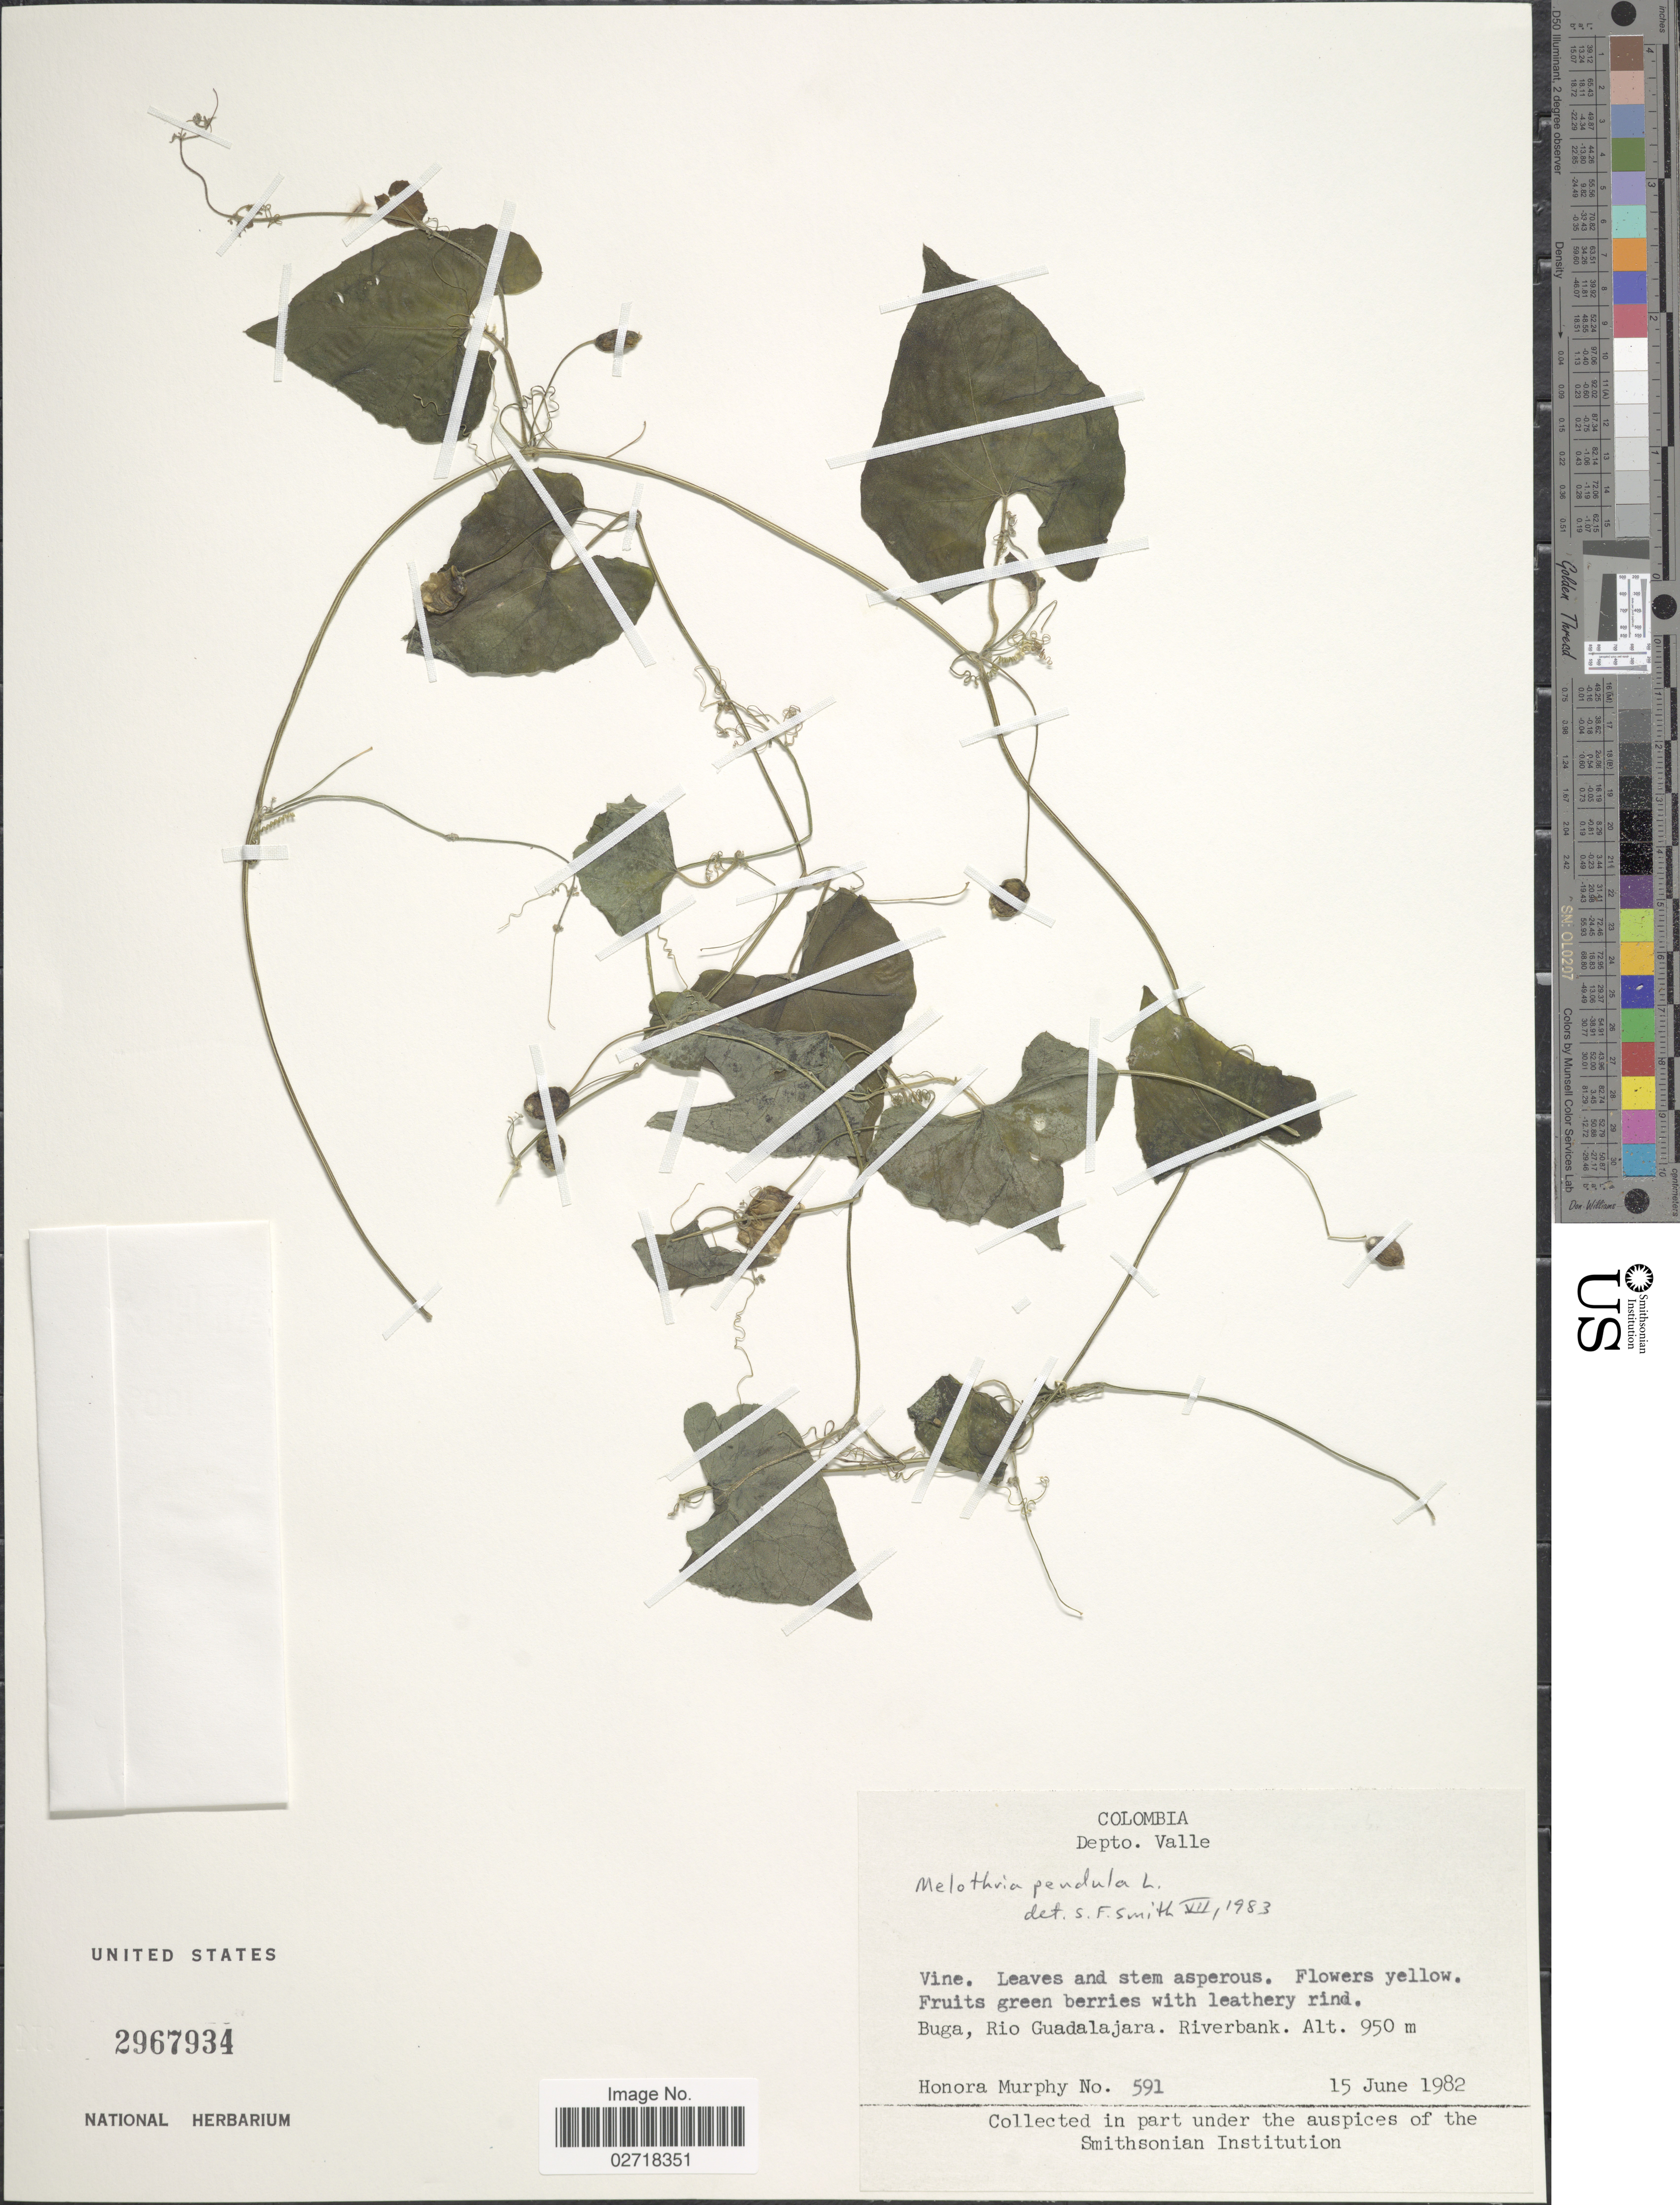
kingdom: Plantae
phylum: Tracheophyta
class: Magnoliopsida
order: Cucurbitales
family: Cucurbitaceae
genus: Melothria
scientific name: Melothria pendula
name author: L.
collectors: H. Murphy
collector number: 591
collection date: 1982-06-15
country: Colombia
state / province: Valle del Cauca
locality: Depto. El Valle. Buga, Rio Guadalajara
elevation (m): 950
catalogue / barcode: US 2967934